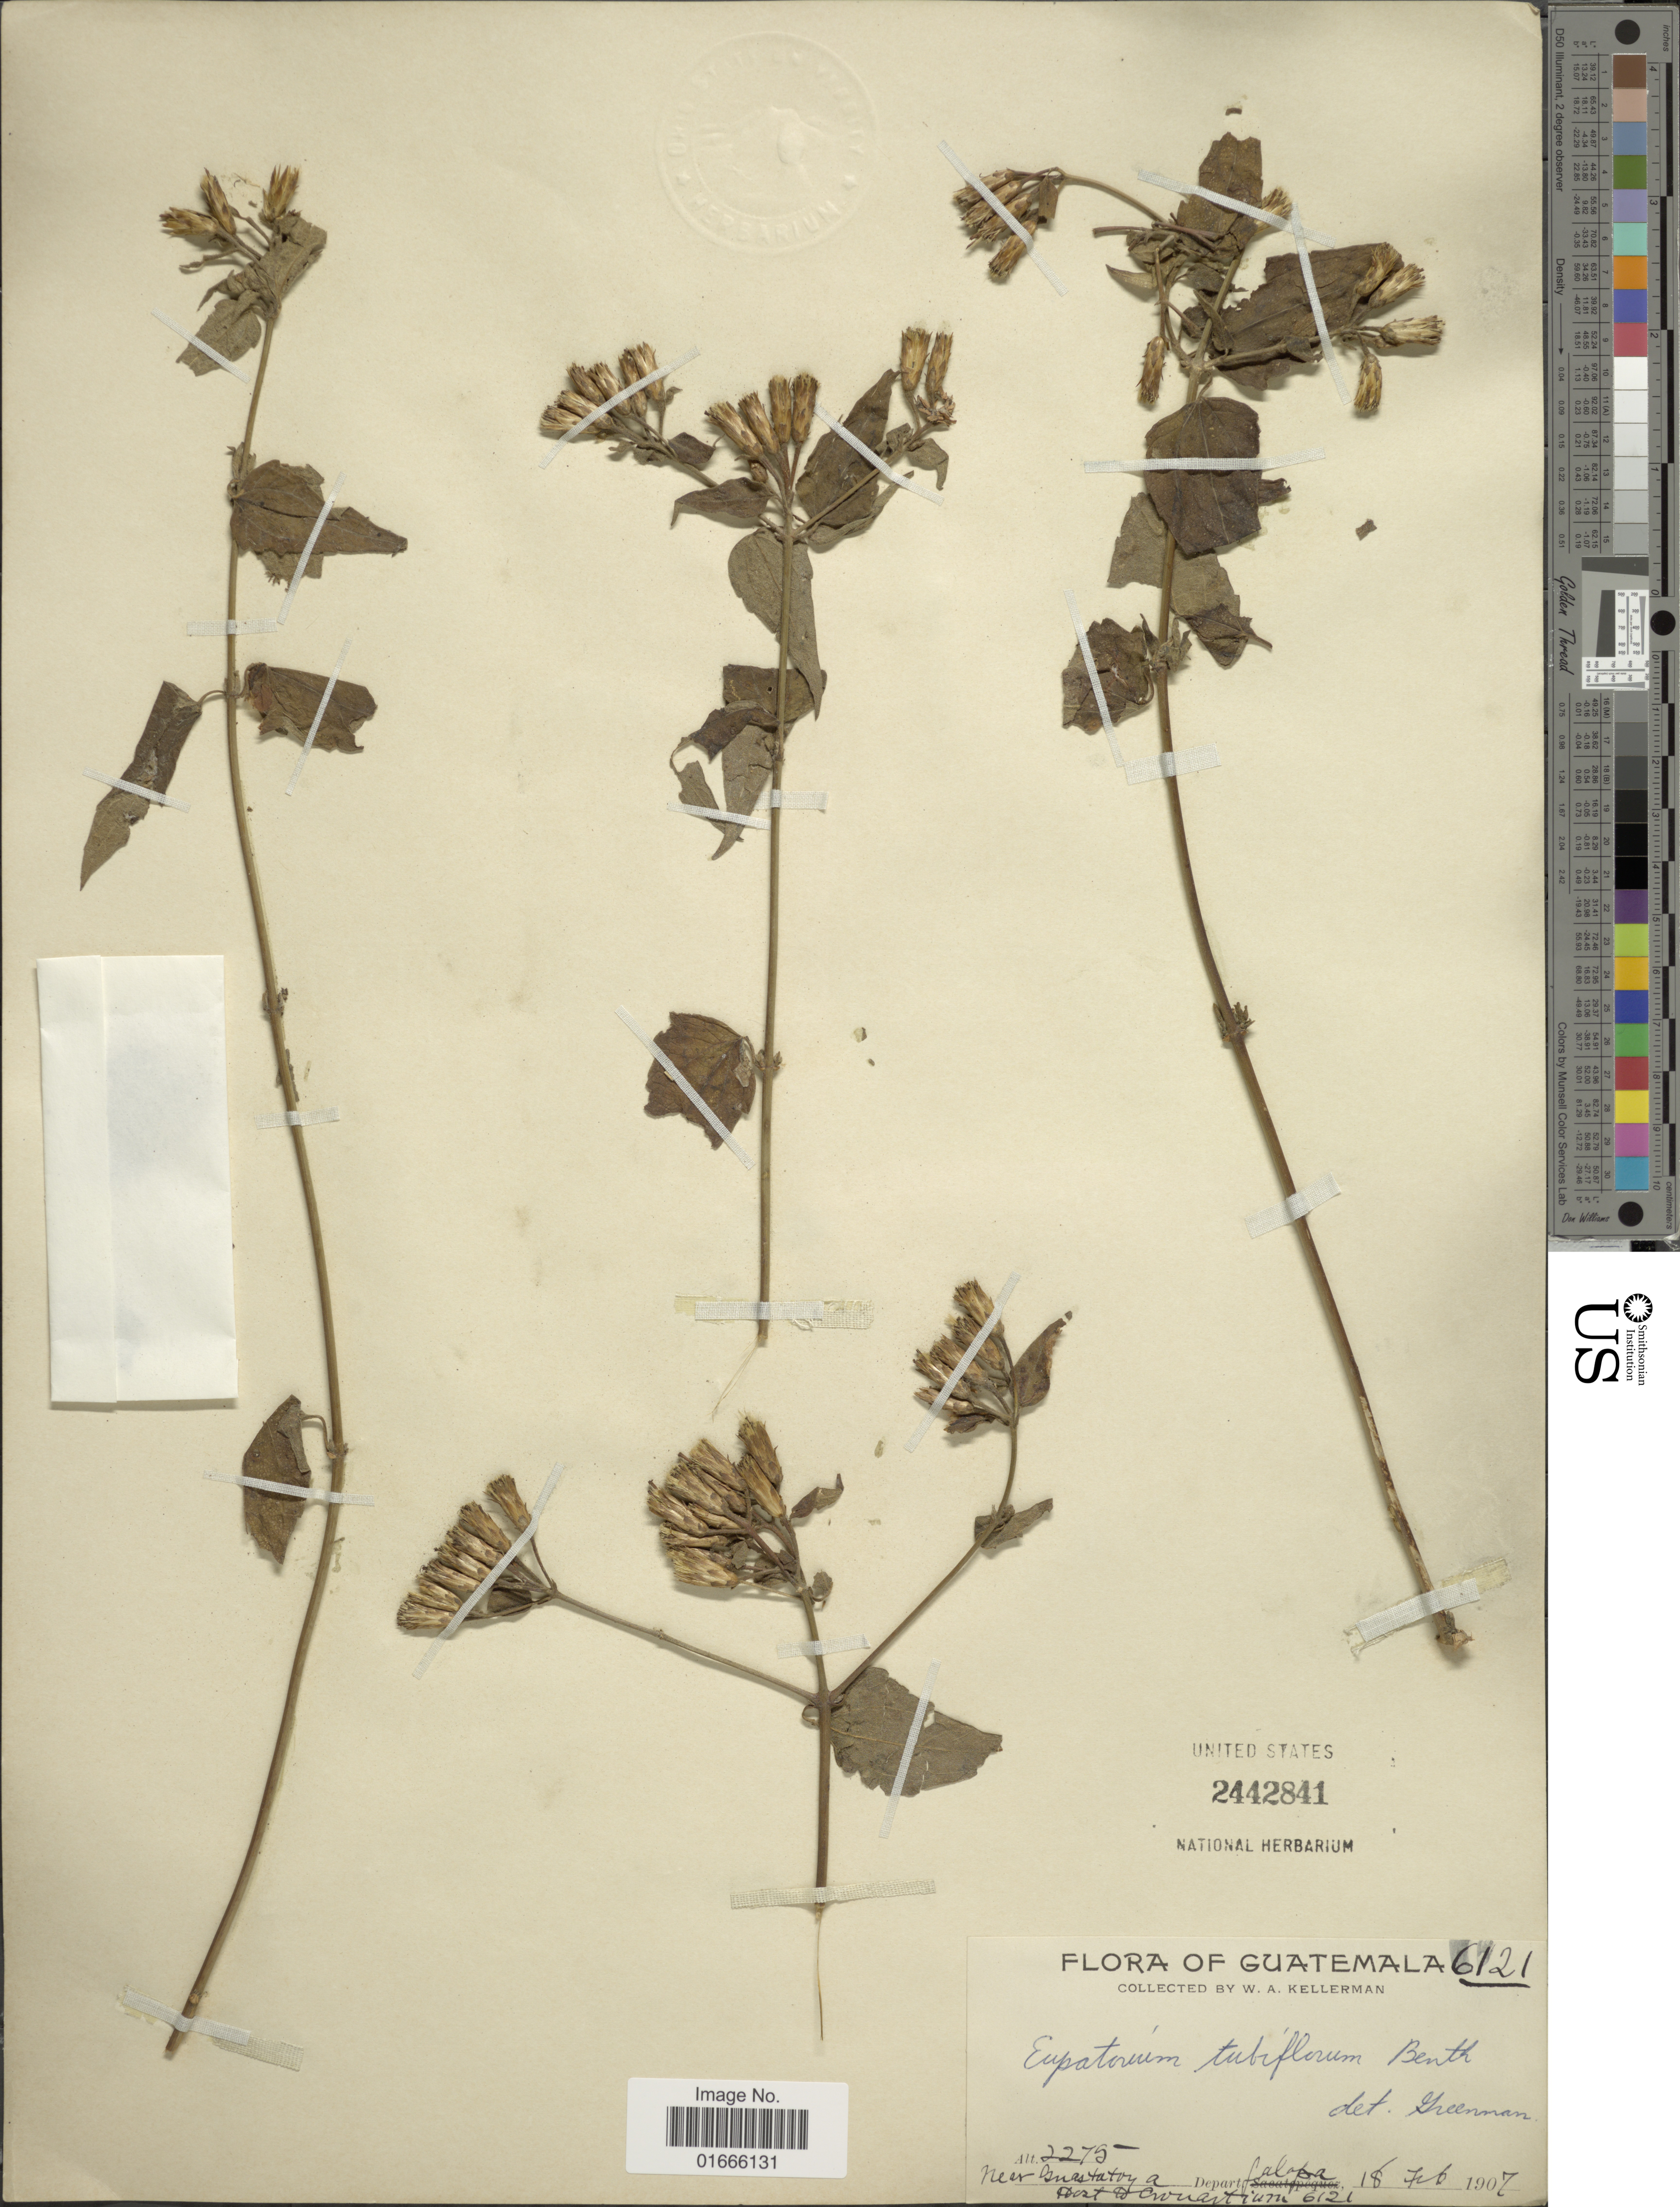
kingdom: Plantae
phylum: Tracheophyta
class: Magnoliopsida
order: Asterales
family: Asteraceae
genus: Chromolaena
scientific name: Chromolaena odorata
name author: (L.) R.M. King & H. Rob.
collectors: W. Kellerman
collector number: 6121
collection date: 1907-02-18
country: Guatemala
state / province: Jalapa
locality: Near Guastatoya, Depart. Jalapa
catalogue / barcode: US 2442841